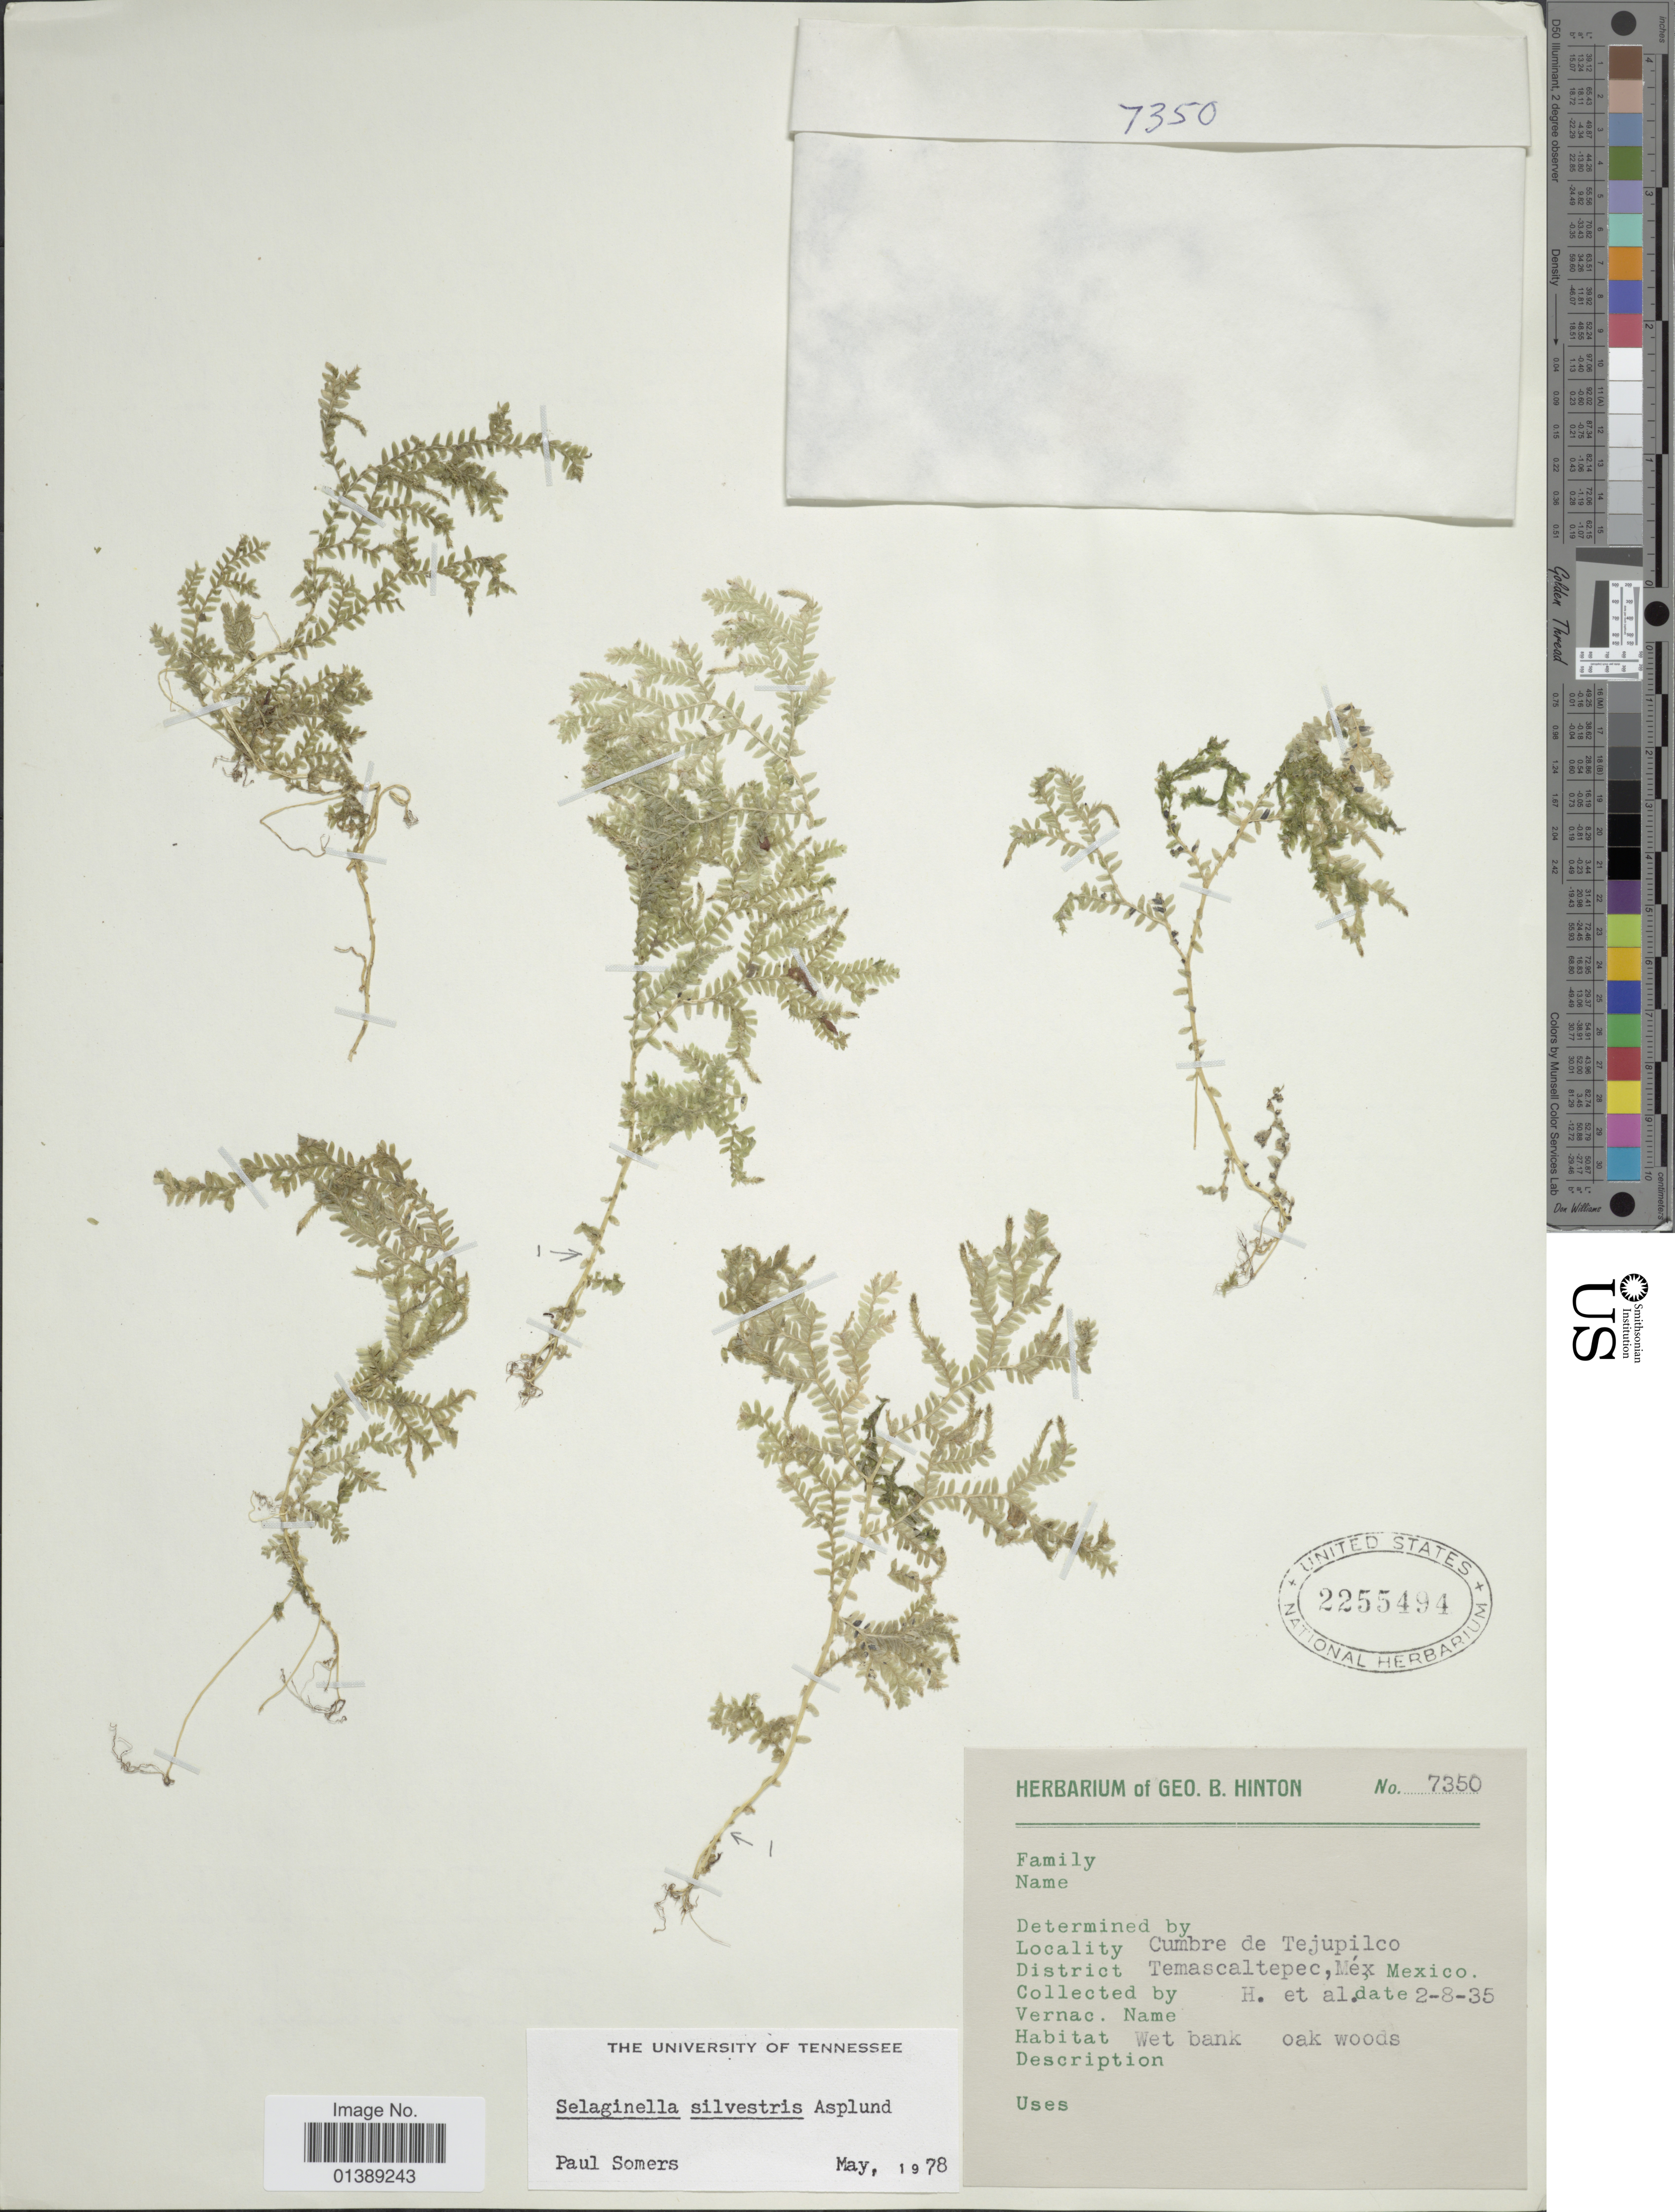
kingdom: Plantae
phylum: Tracheophyta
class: Lycopodiopsida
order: Selaginellales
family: Selaginellaceae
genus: Selaginella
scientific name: Selaginella silvestris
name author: Aspl.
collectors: G. B. Hinton & et al.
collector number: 7350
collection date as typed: Transcribed d/m/y: 8/2/35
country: Mexico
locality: Cumbre de Tejupilco, District Temascaltepec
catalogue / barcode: US 2255494